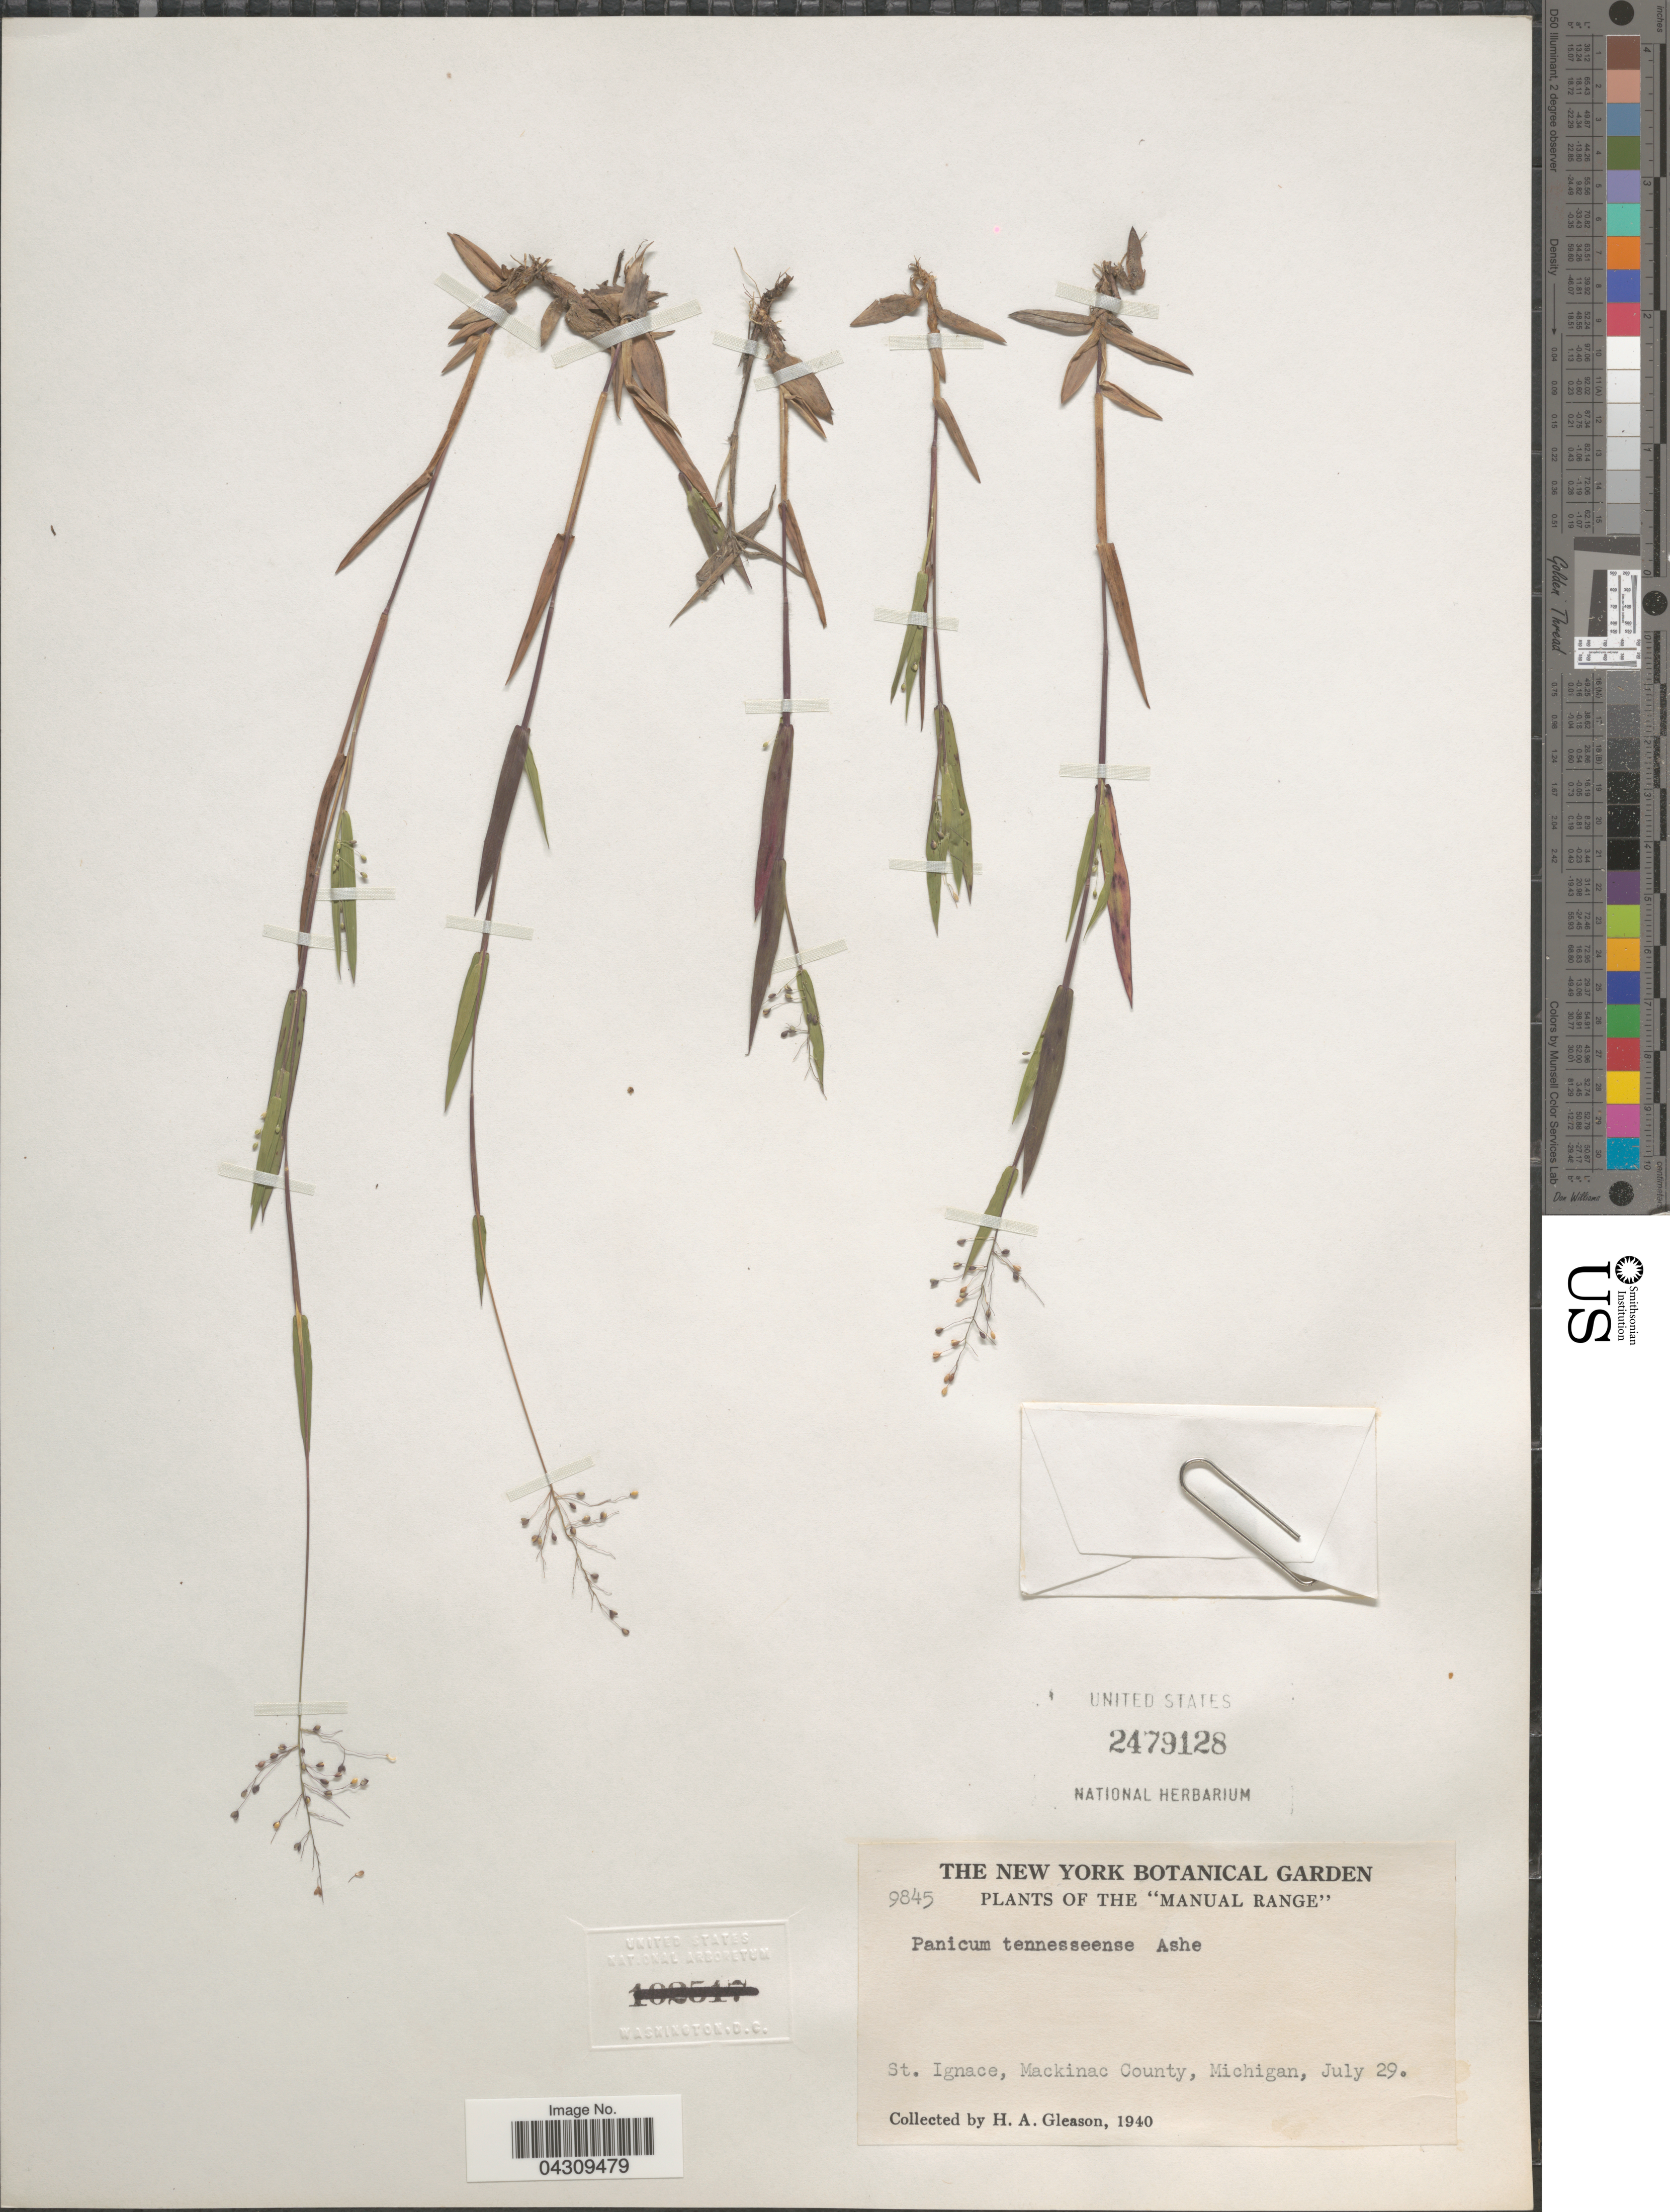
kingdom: Plantae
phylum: Tracheophyta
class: Liliopsida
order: Poales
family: Poaceae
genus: Dichanthelium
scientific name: Dichanthelium acuminatum var. acuminatum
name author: (Sw.) Gould & C.A. Clark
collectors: H. A. Gleason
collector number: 9845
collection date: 1940-07-29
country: United States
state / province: Michigan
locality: The "Manual Range". St. Ignace, Mackinac County.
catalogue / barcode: US 2479128